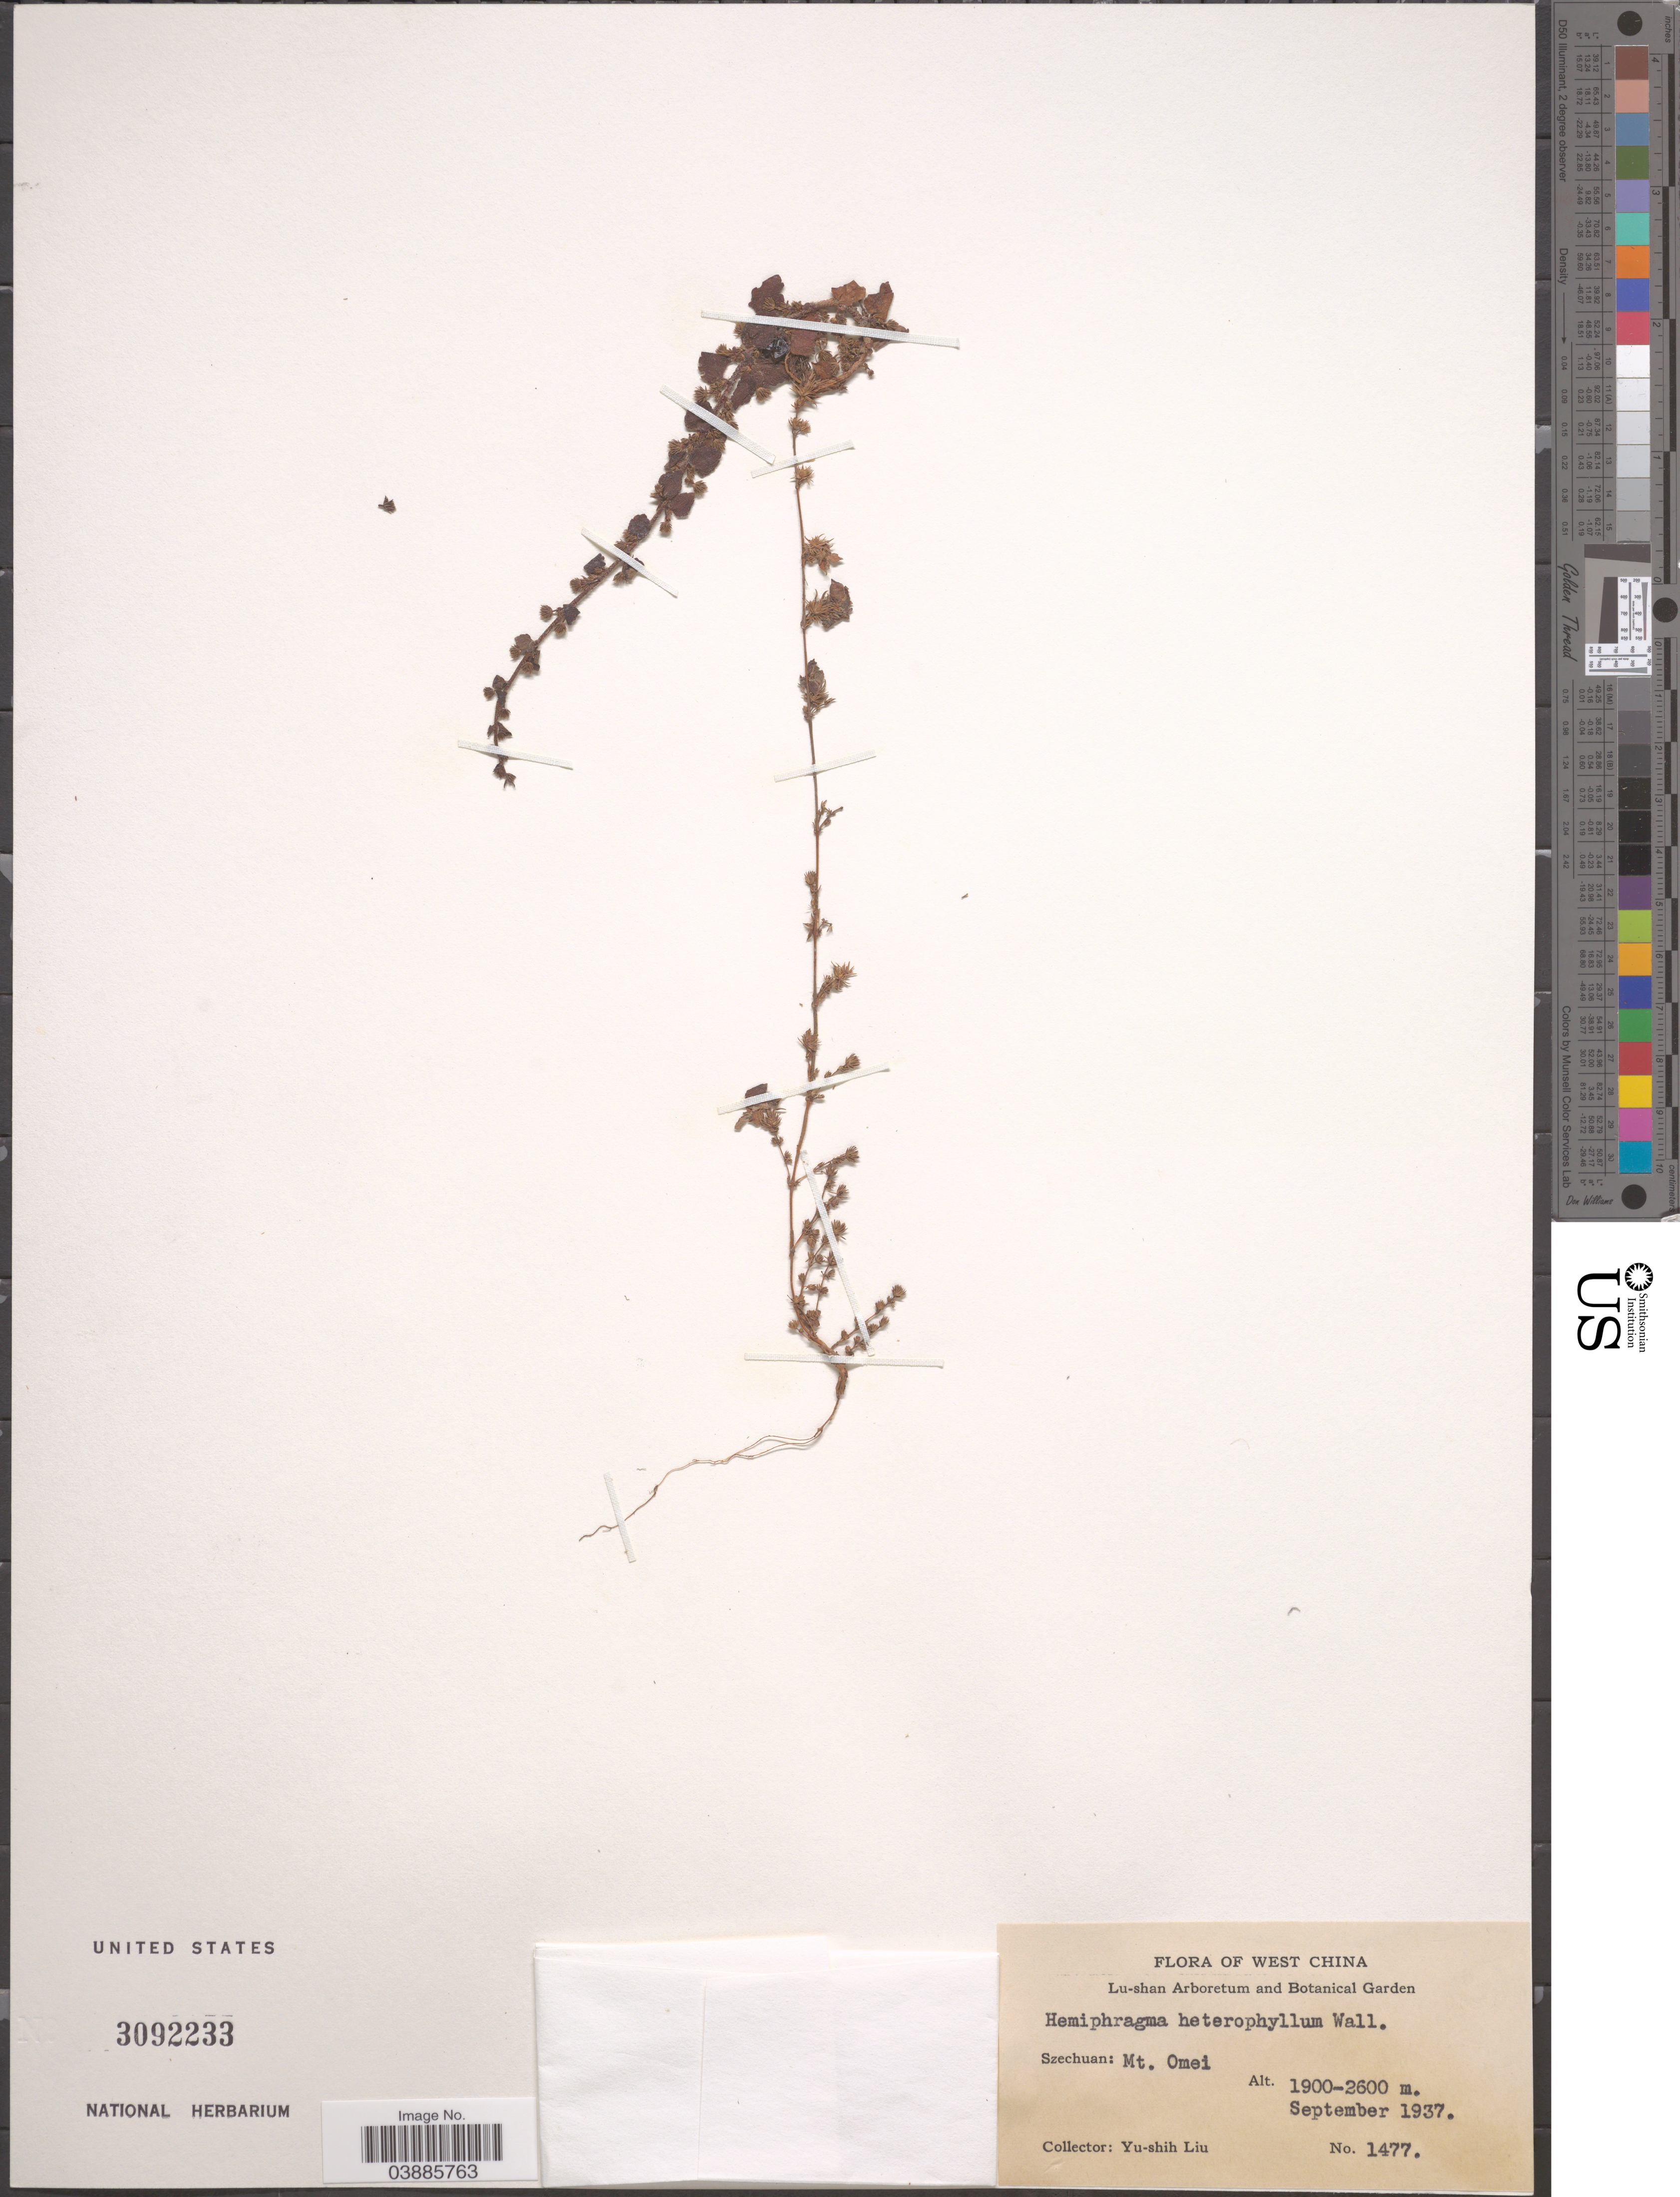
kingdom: Plantae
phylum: Tracheophyta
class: Magnoliopsida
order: Lamiales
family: Plantaginaceae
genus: Hemiphragma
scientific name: Hemiphragma heterophyllum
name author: Wall.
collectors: Y.-S. Liu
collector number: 1477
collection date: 1937-09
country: China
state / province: Sichuan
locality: West China. Szechuan: Mt. Omei.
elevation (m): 1900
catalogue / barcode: US 3092233